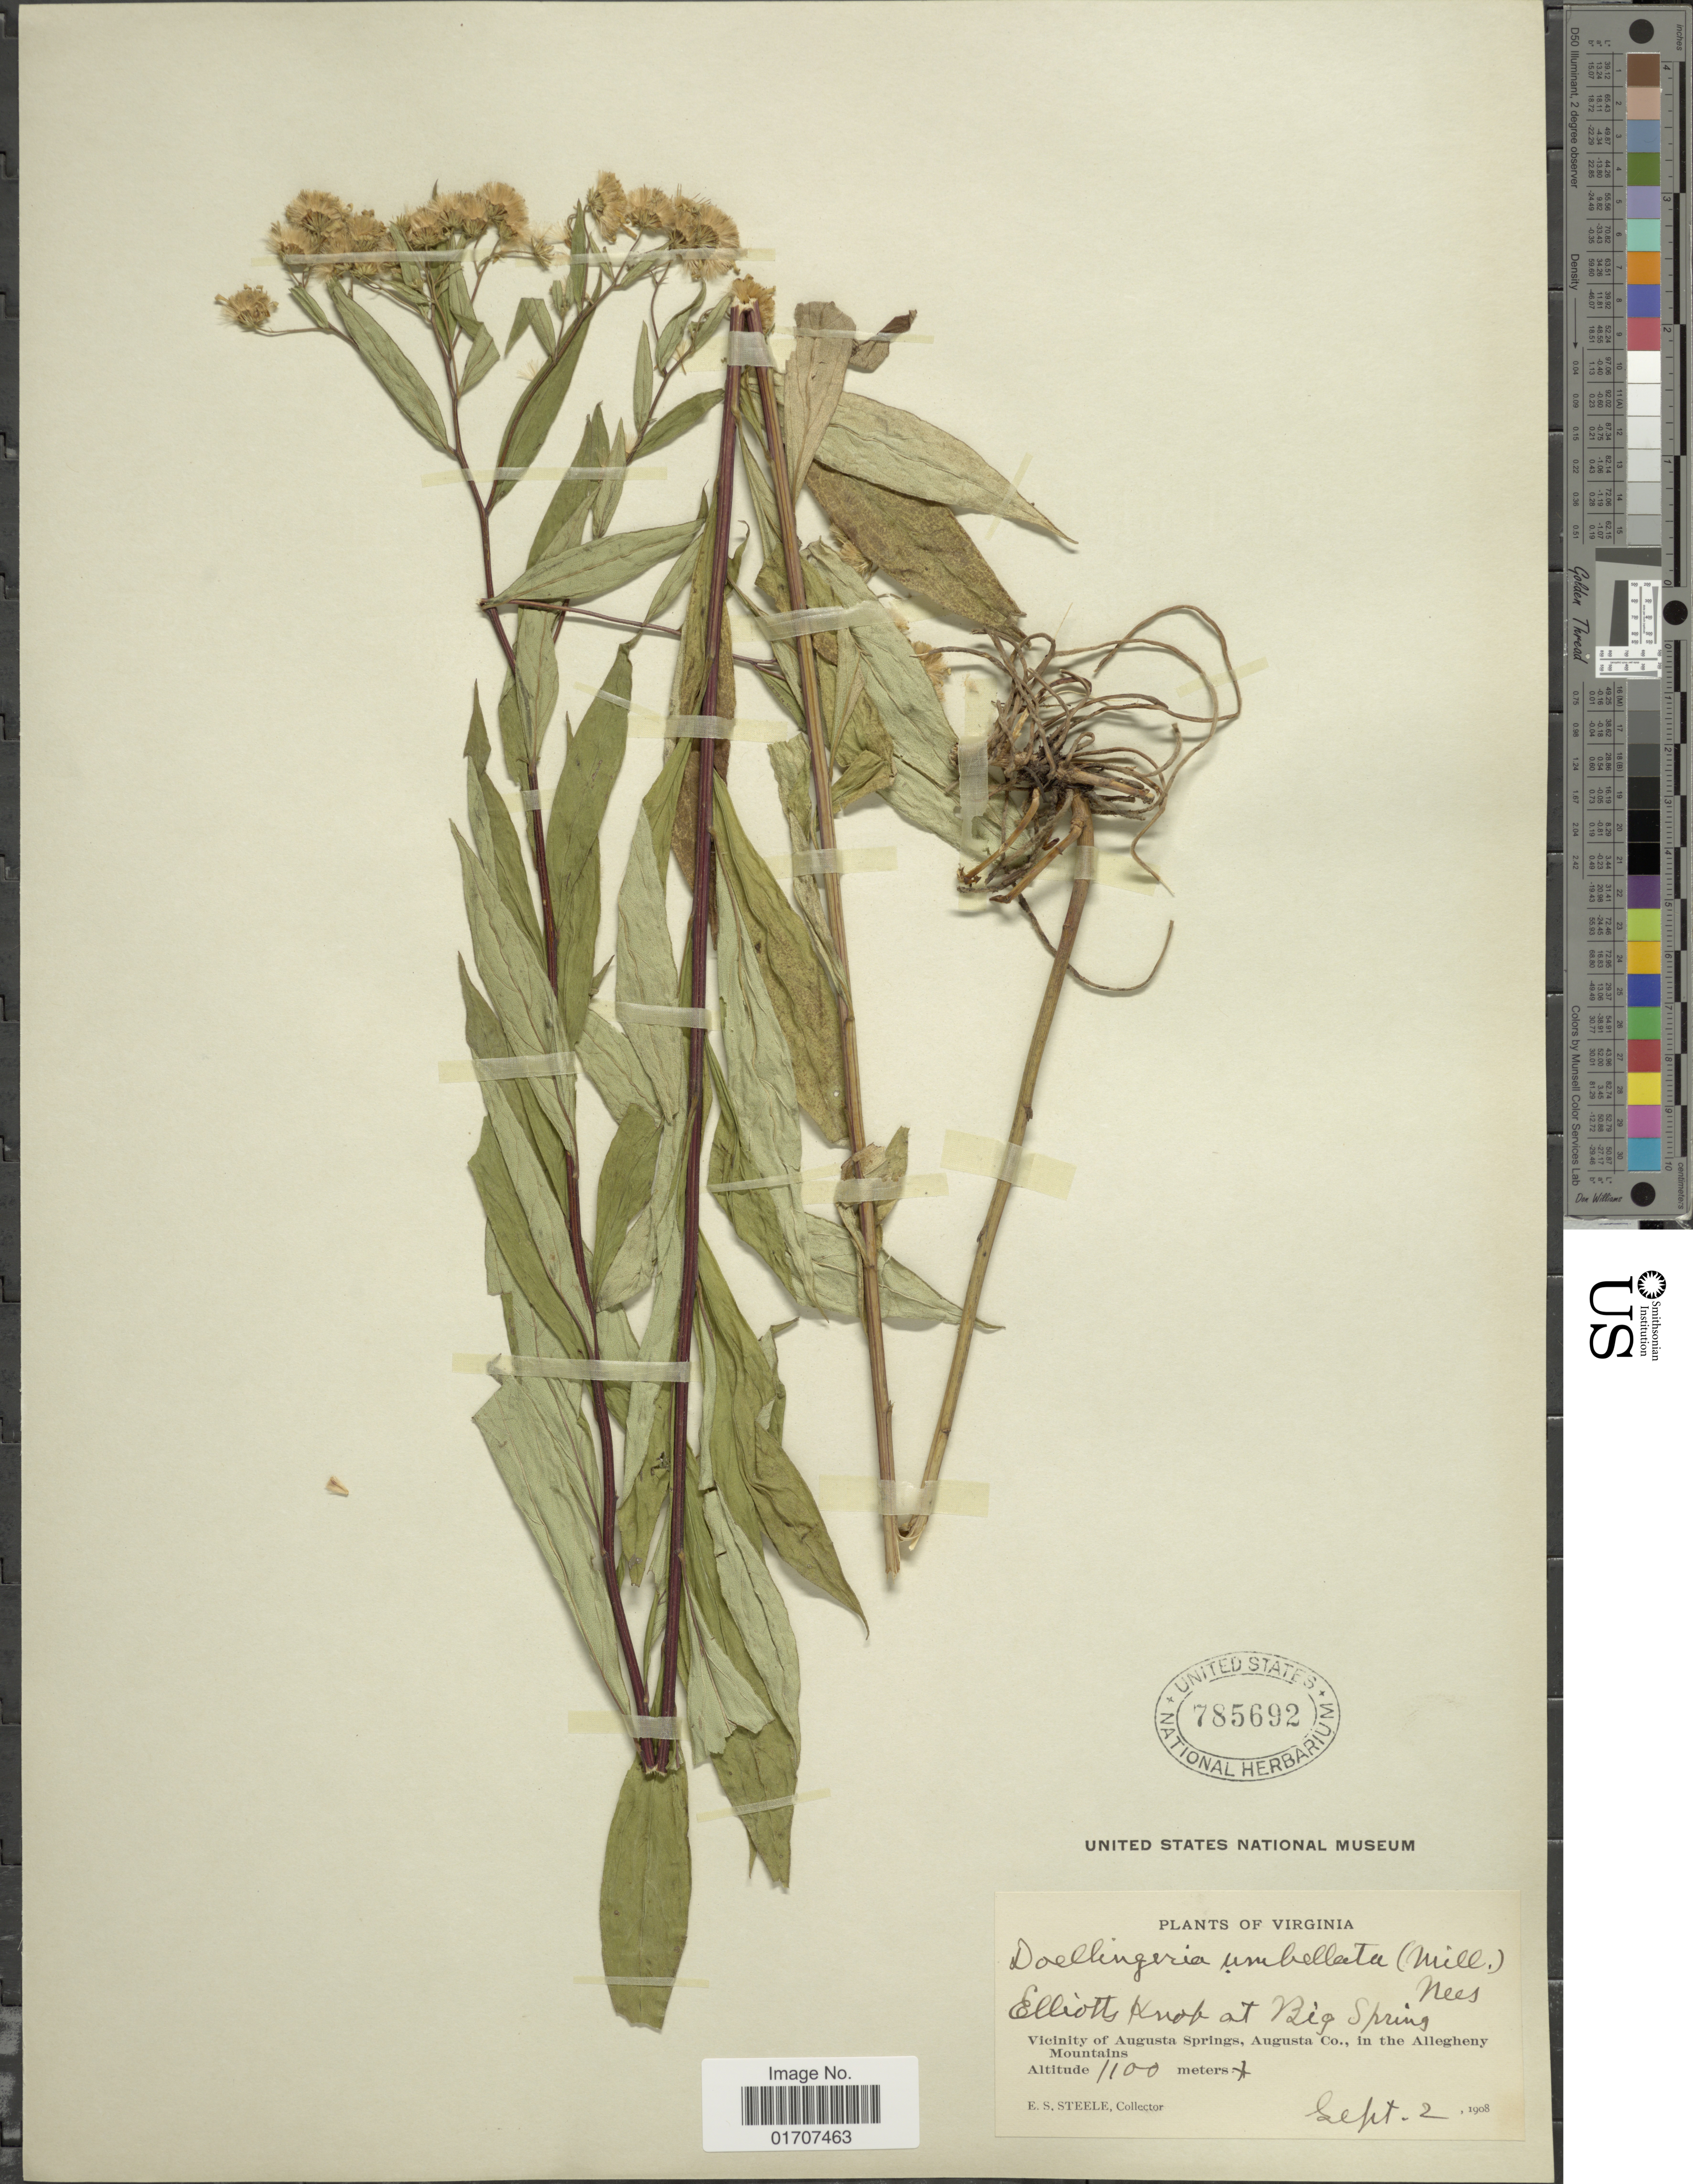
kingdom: Plantae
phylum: Tracheophyta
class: Magnoliopsida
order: Asterales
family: Asteraceae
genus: Doellingeria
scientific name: Doellingeria umbellata var. umbellata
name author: Nees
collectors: E. Steele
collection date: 1908-09-02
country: United States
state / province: Virginia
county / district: Augusta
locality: Elliotts Knob ay Big Spring, Vicinity of Augusta Springs, Augusta Co., in the Allegheny Mountains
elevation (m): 1100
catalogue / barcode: US 785692